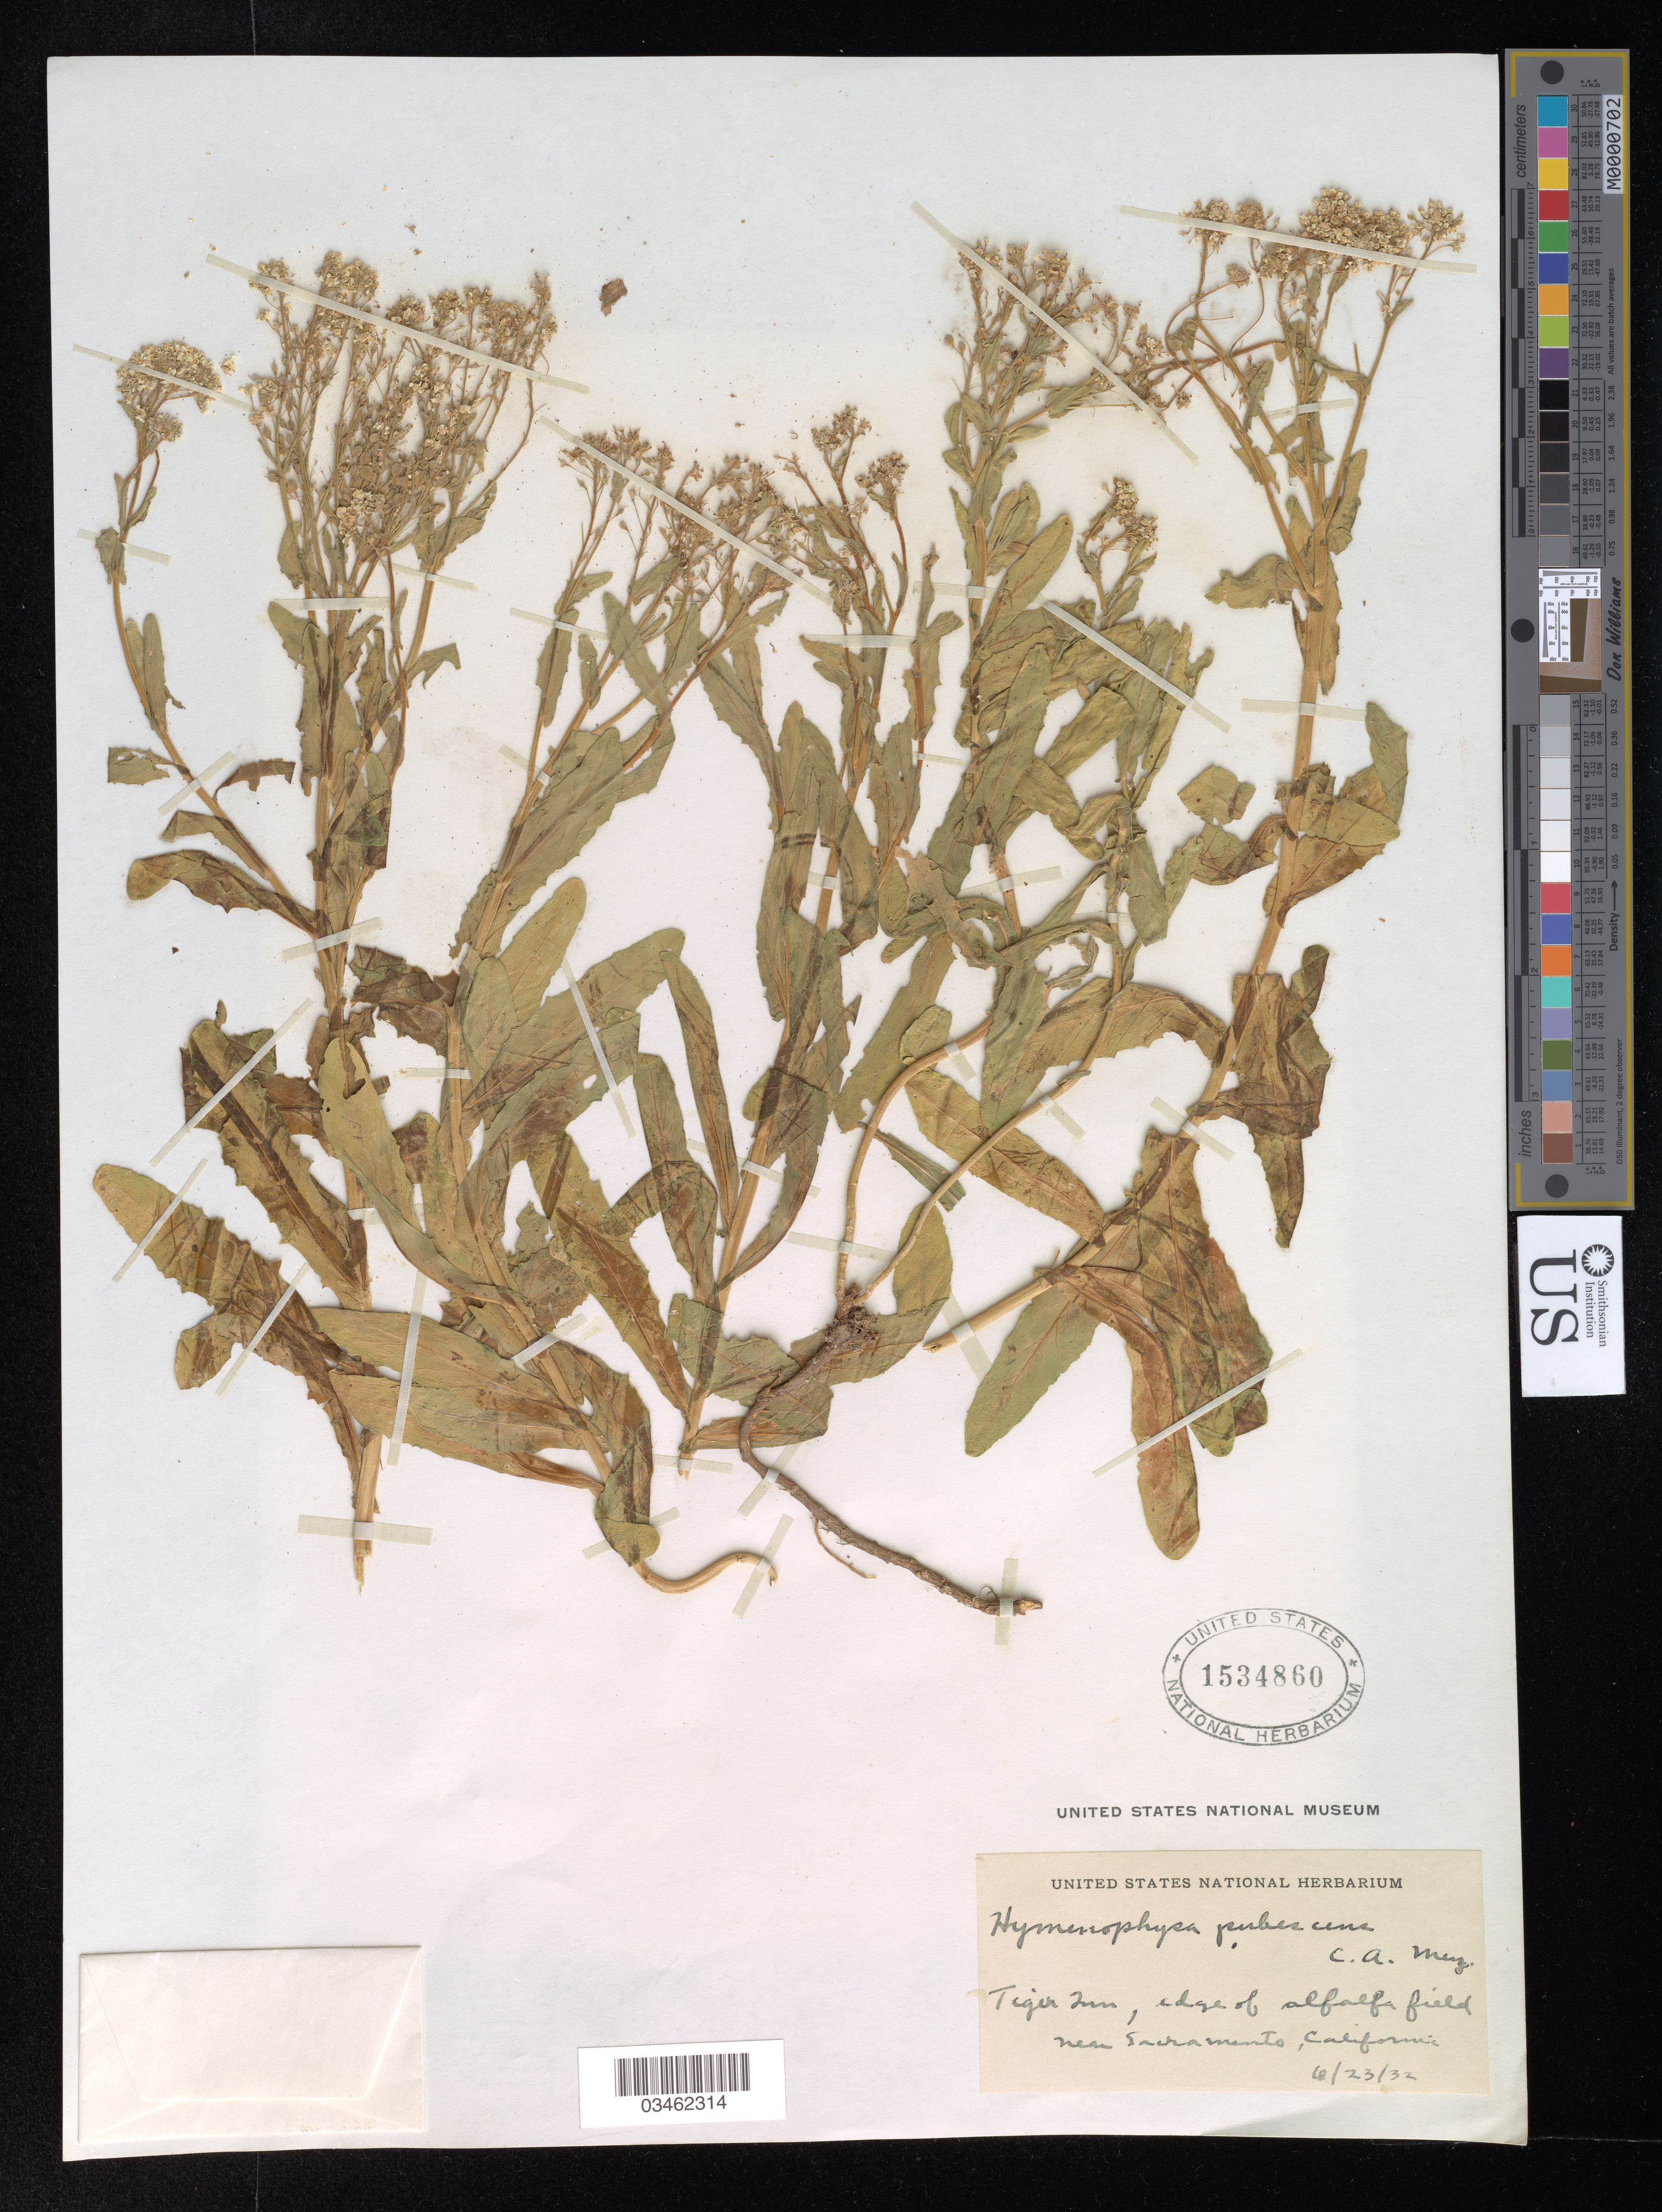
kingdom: Plantae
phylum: Tracheophyta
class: Magnoliopsida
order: Brassicales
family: Brassicaceae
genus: Hymenophysa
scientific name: Hymenophysa pubescens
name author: C.A. Mey.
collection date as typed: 23 6 32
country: United States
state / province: California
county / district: Sacramento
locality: Tiger Inn, edge of alfalfa field near Sacramento.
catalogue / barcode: US 1534860